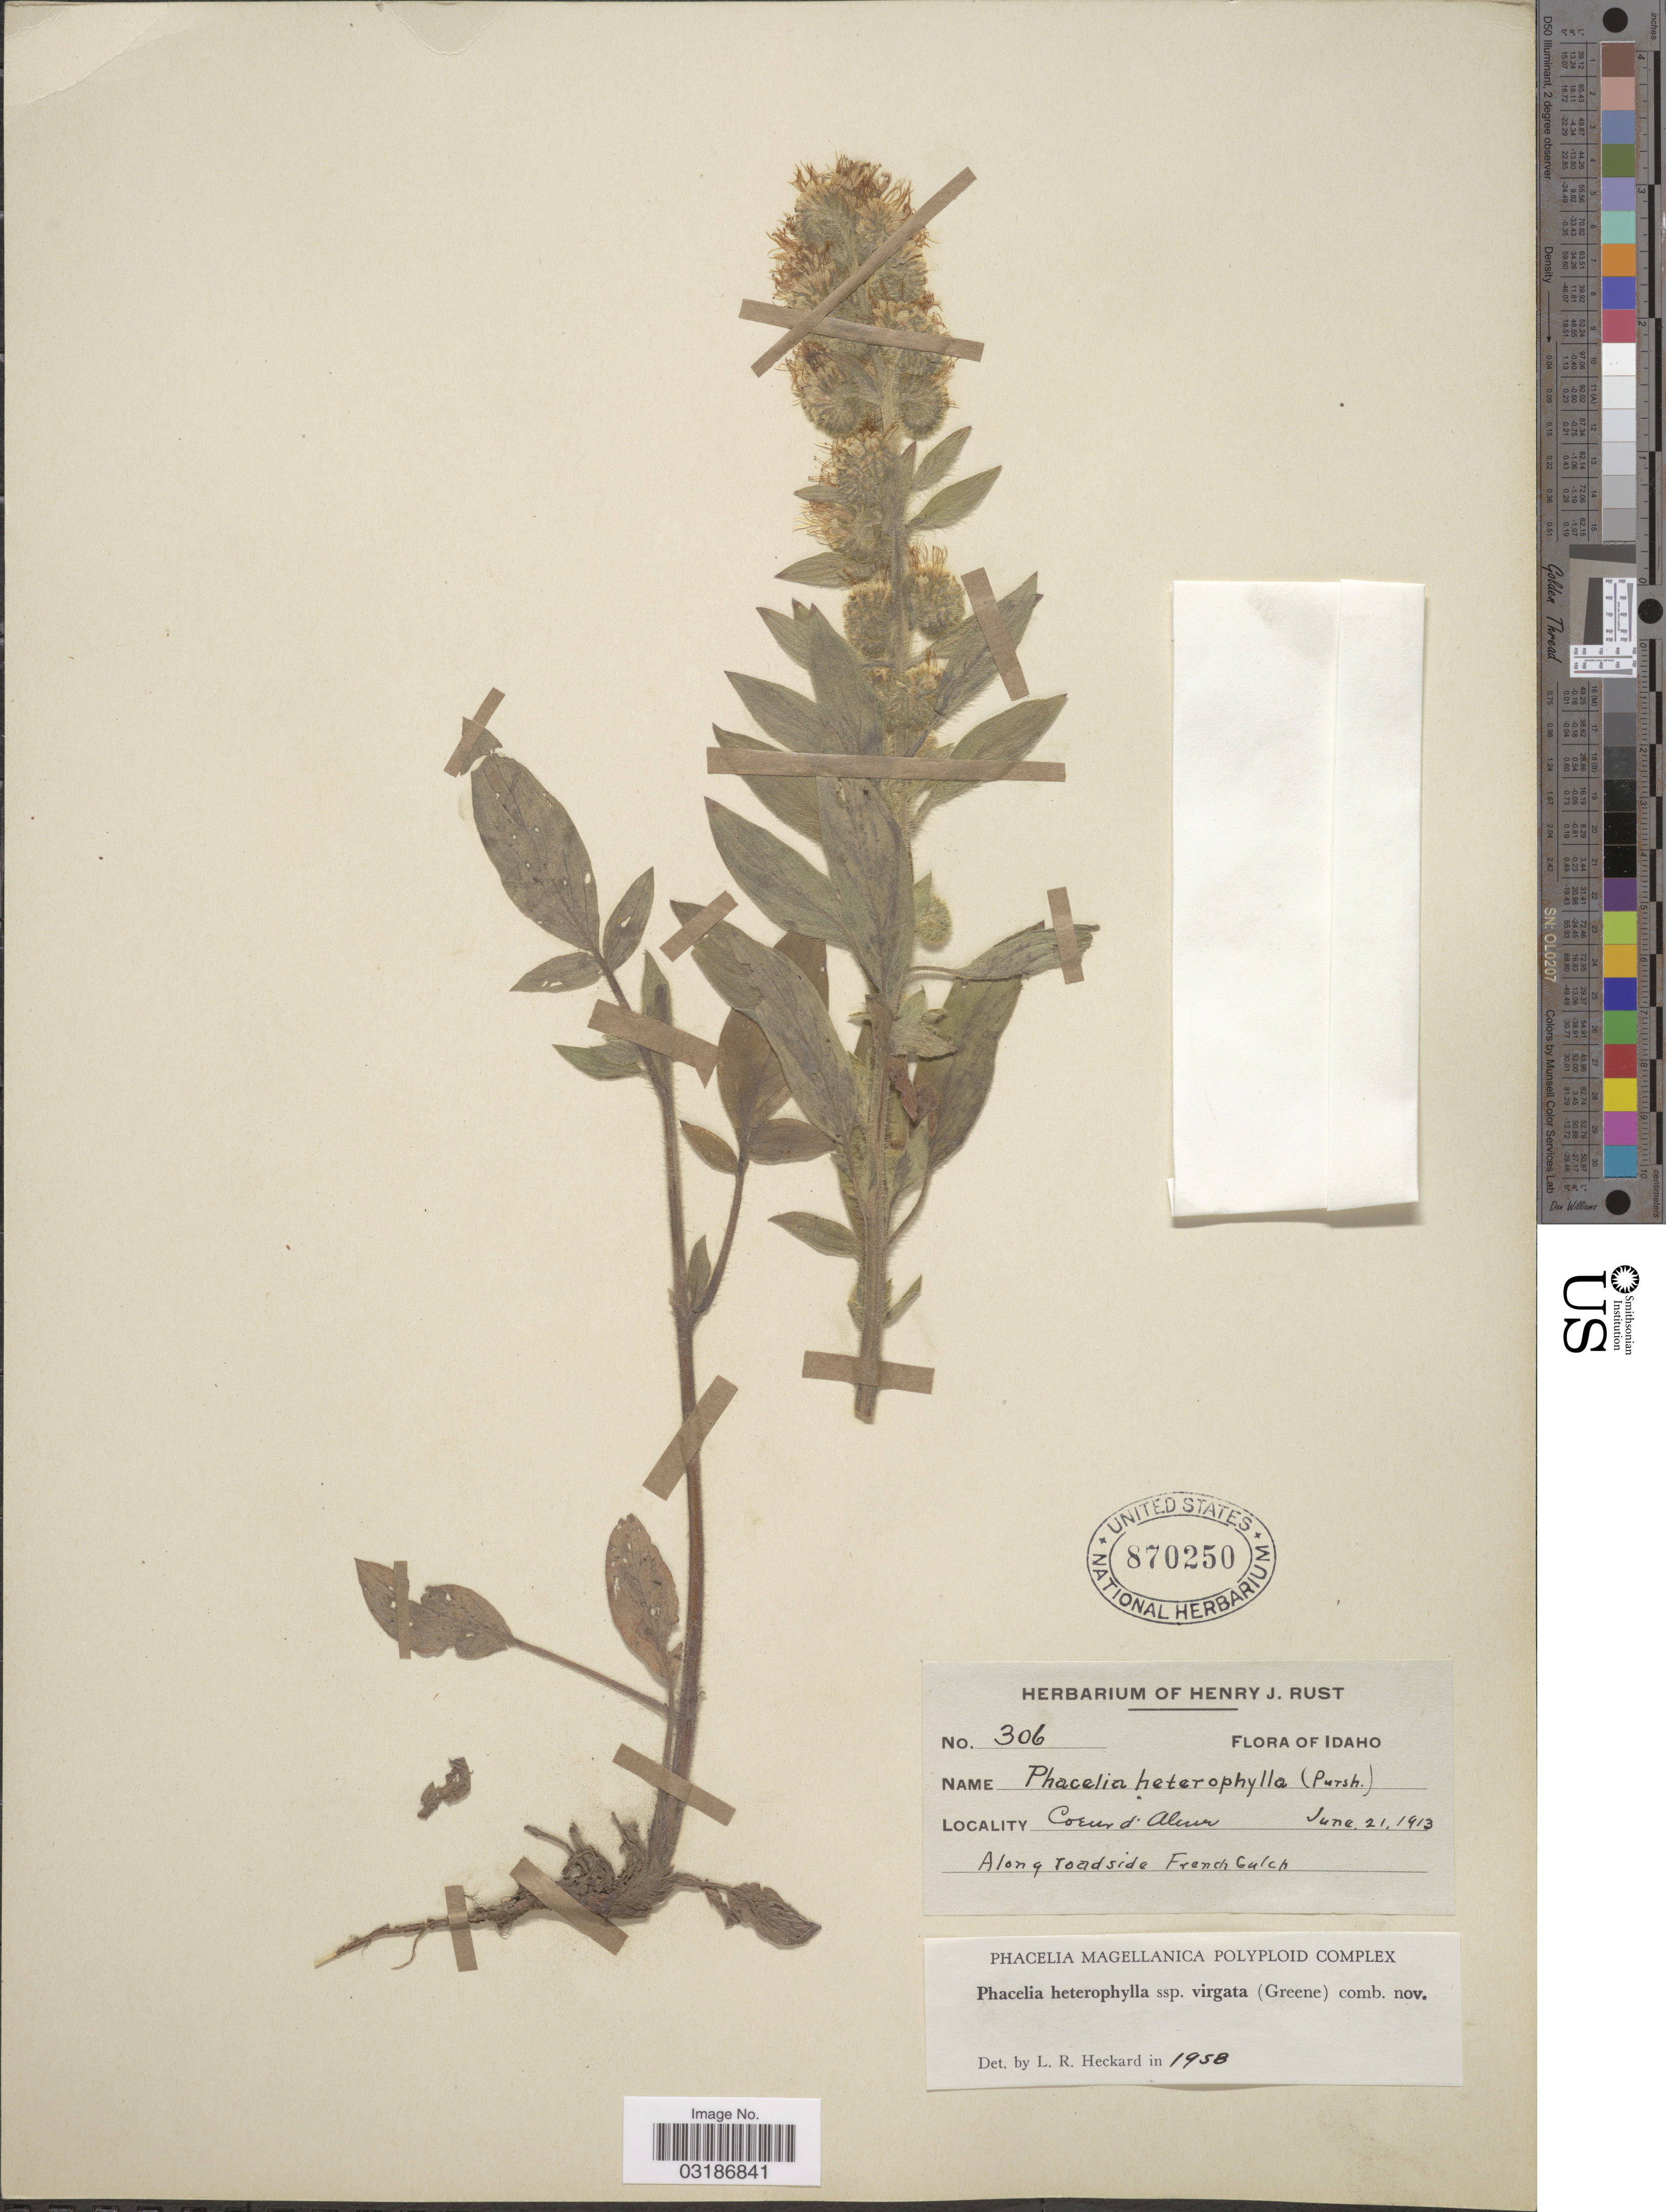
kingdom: Plantae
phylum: Tracheophyta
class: Magnoliopsida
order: Boraginales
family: Hydrophyllaceae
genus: Phacelia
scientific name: Phacelia heterophylla subsp. virgata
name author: (Greene) Heckard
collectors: ex herb. Henry J. Rust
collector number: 306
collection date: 1913-06-21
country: United States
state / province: Idaho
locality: Coeur d'Alene. Along roadside French Gulch.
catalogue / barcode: US 870250